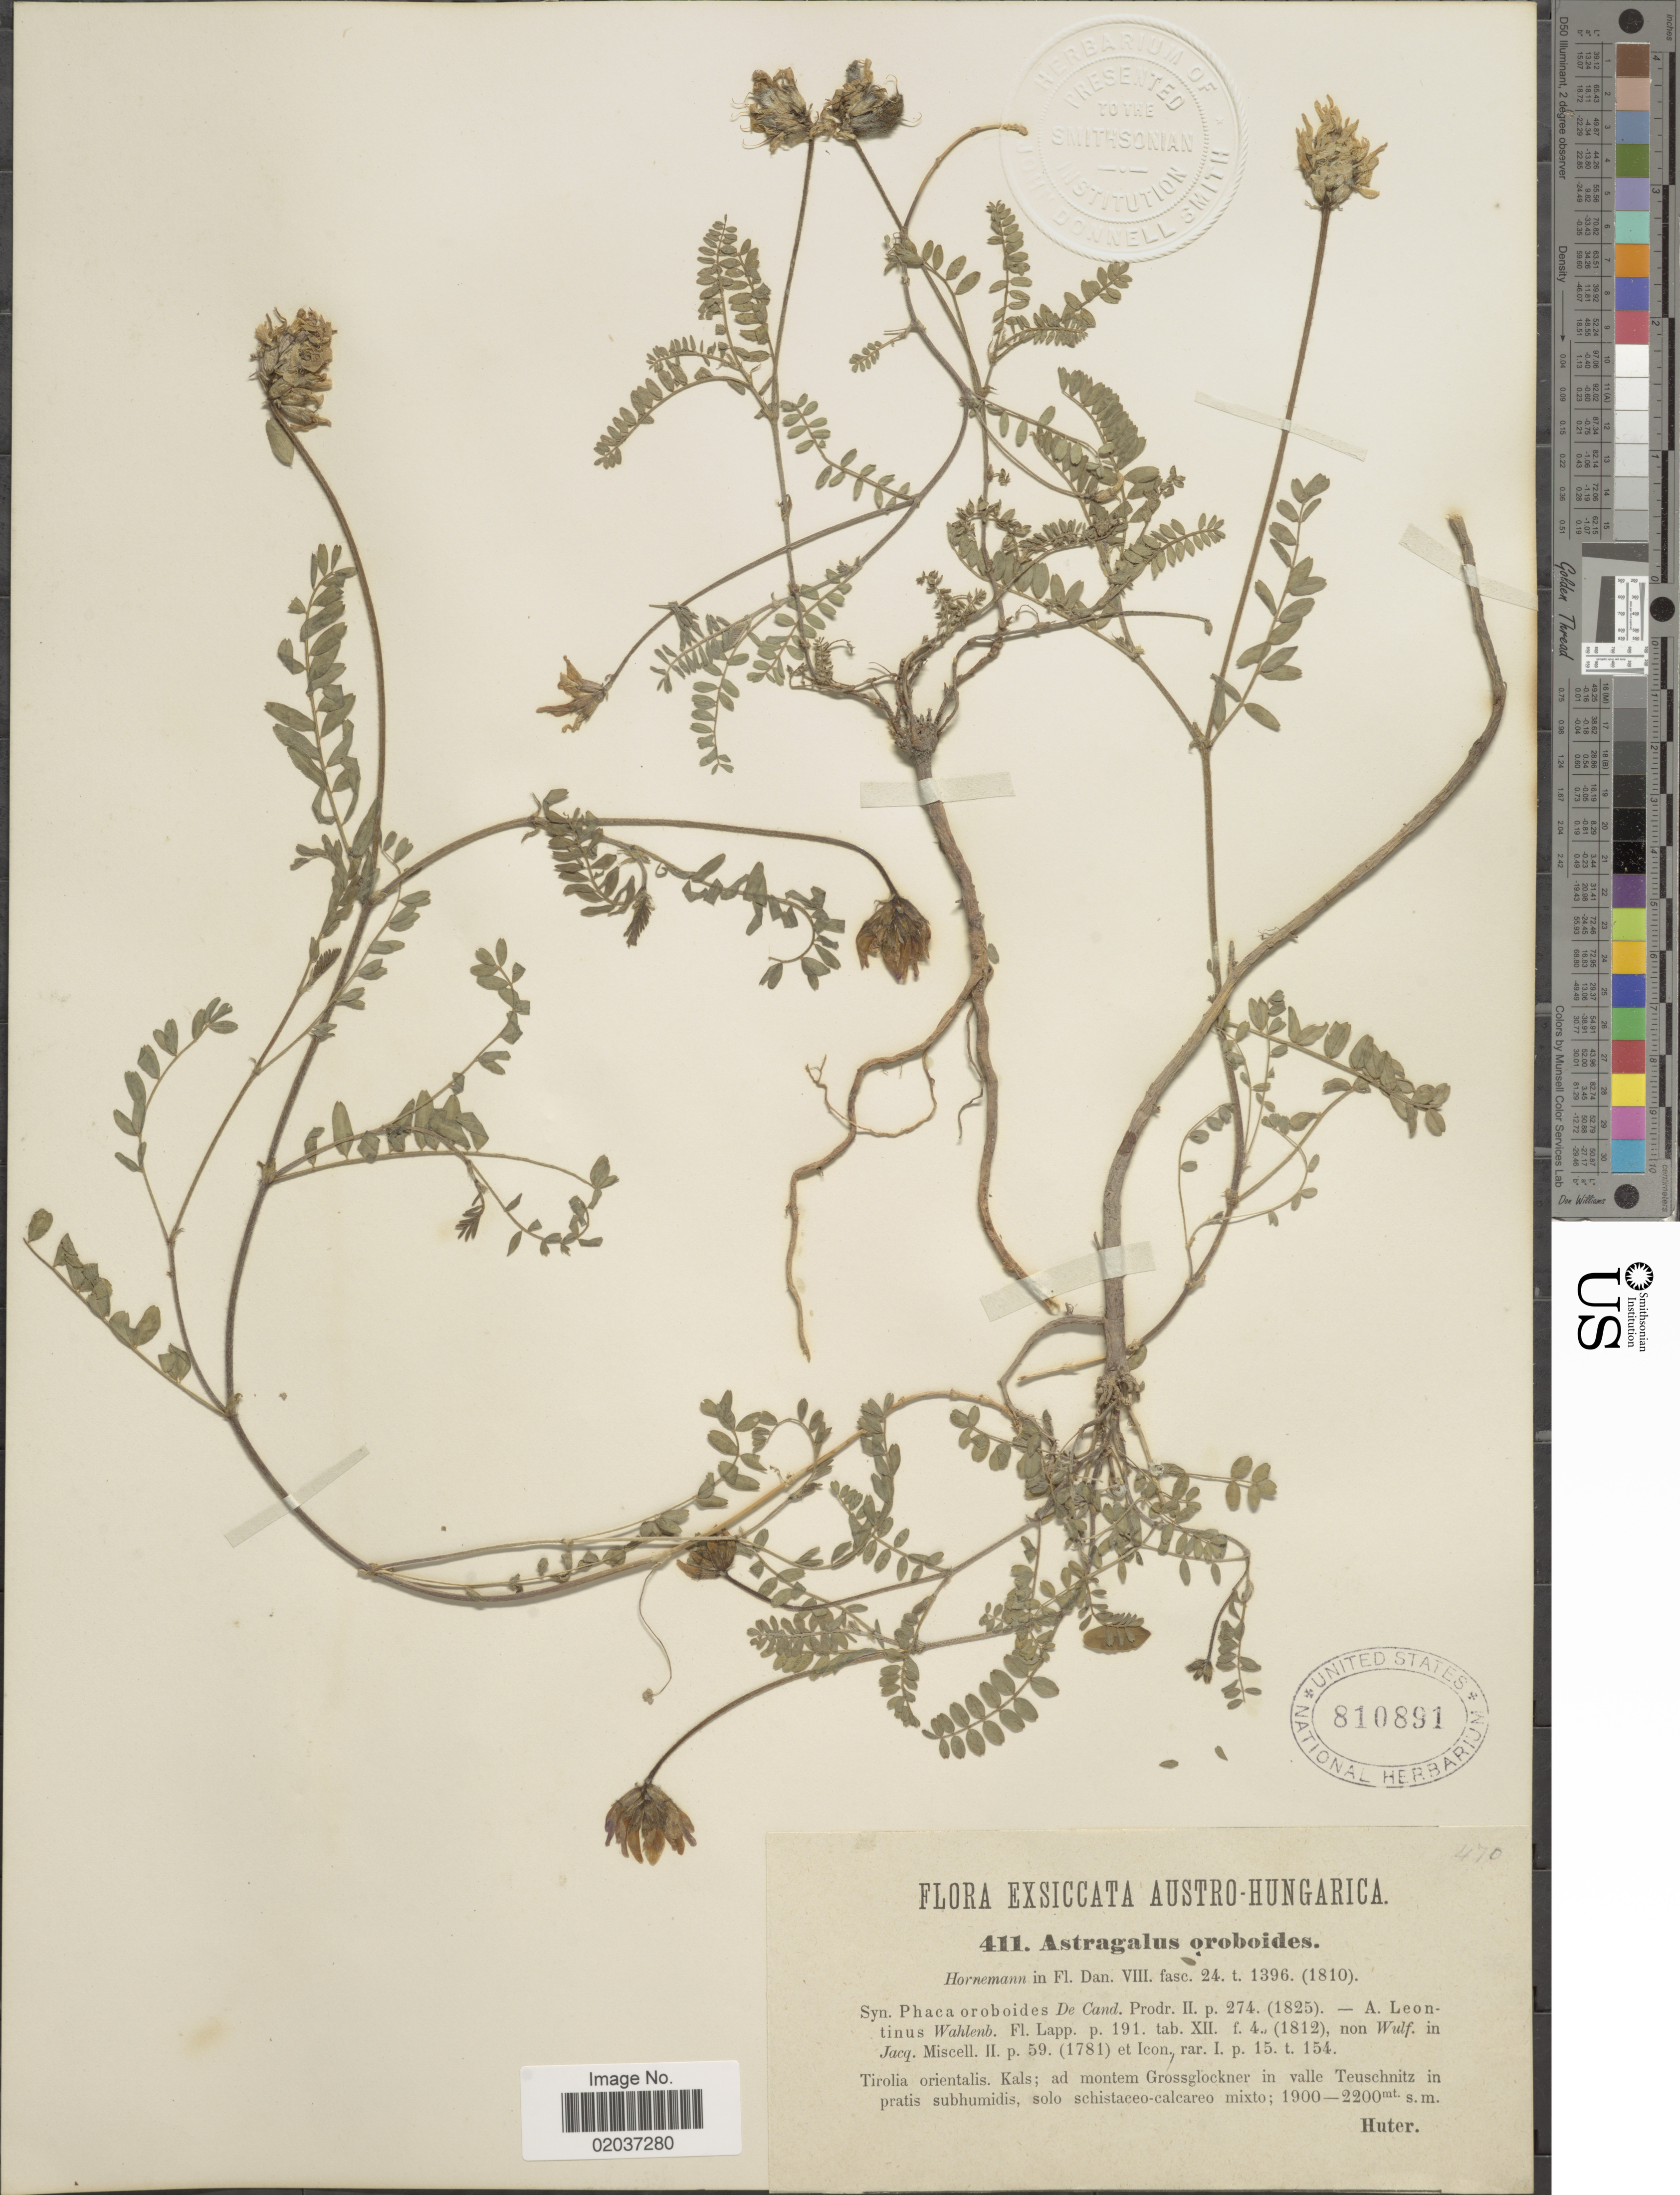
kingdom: Plantae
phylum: Tracheophyta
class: Magnoliopsida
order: Fabales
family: Fabaceae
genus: Astragalus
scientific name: Astragalus oroboides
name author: Hornem.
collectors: -. Huter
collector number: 411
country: Austria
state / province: Tirol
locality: Austro-Hungarica, Tirolia orientalis, Kals; ad montem Grossglockner in valle Teuschnitz in pratis subhumidis, solo schistaceo-calcareo mixto.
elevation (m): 1900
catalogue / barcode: US 810891